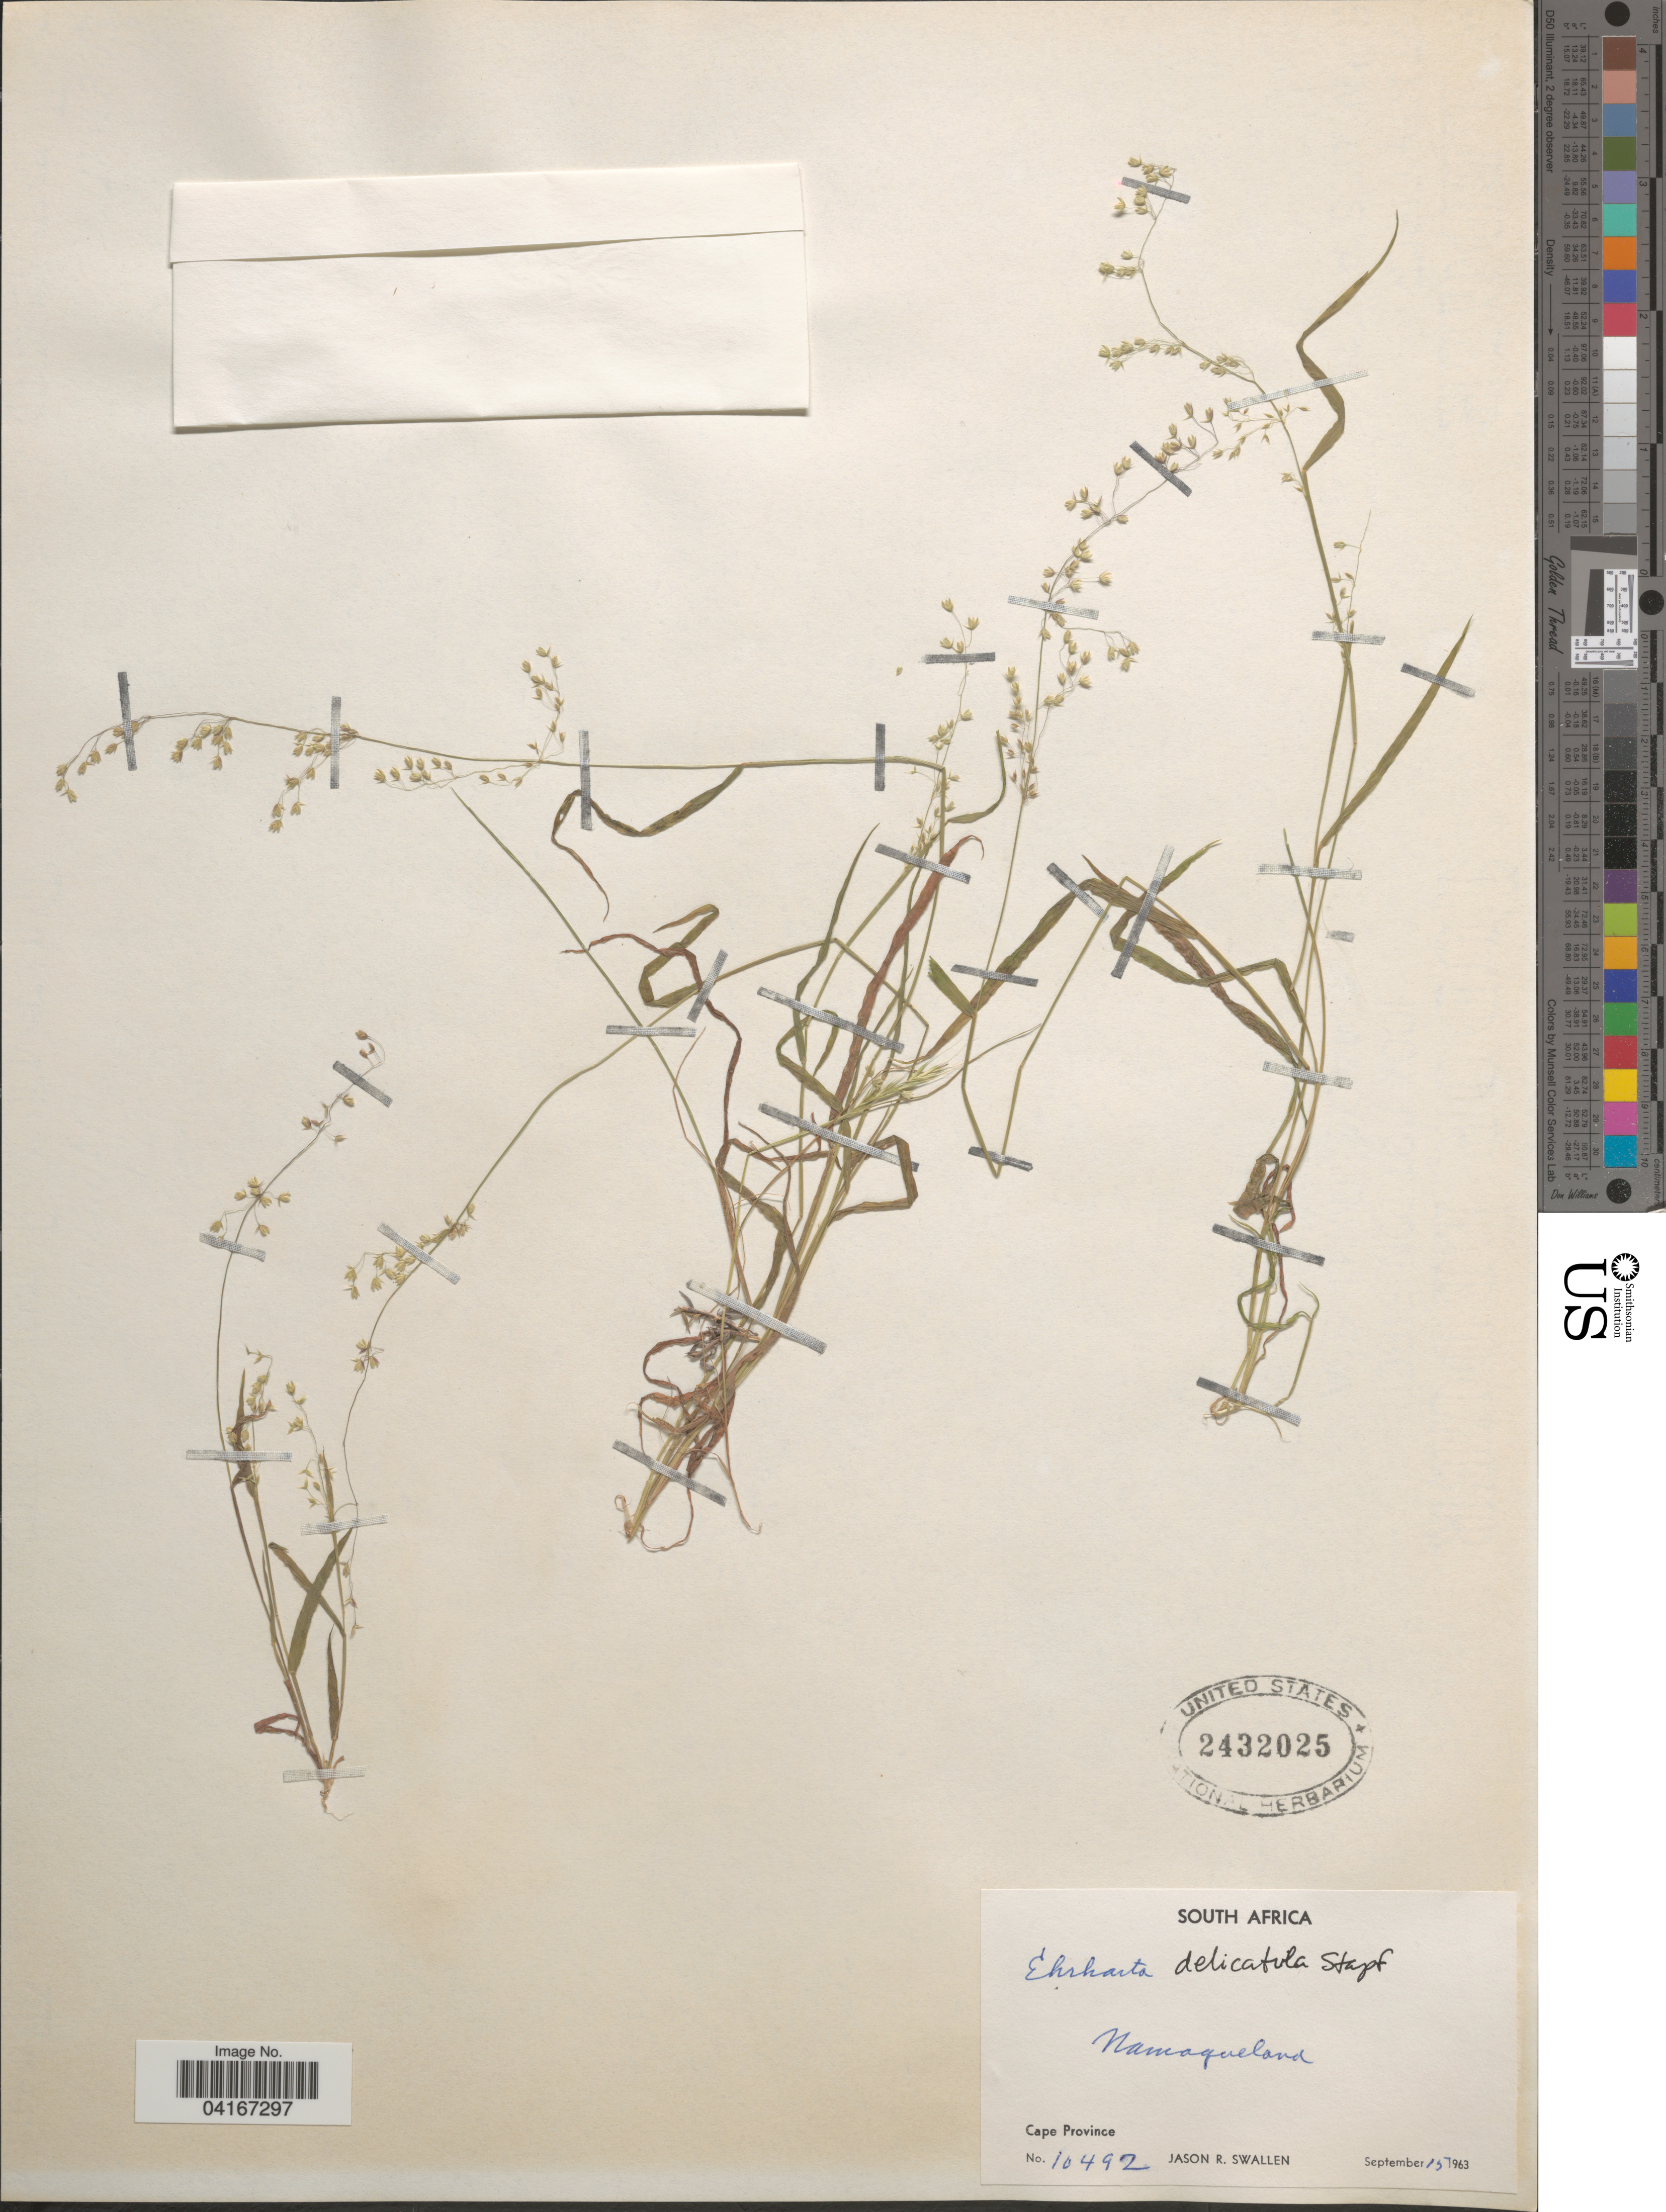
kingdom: Plantae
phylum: Tracheophyta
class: Liliopsida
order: Poales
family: Poaceae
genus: Ehrharta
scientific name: Ehrharta delicatula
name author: Stapf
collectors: J. R. Swallen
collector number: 10492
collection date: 1963-09-15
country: South Africa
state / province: Northern Cape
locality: Namaqueland.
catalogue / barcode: US 2432025